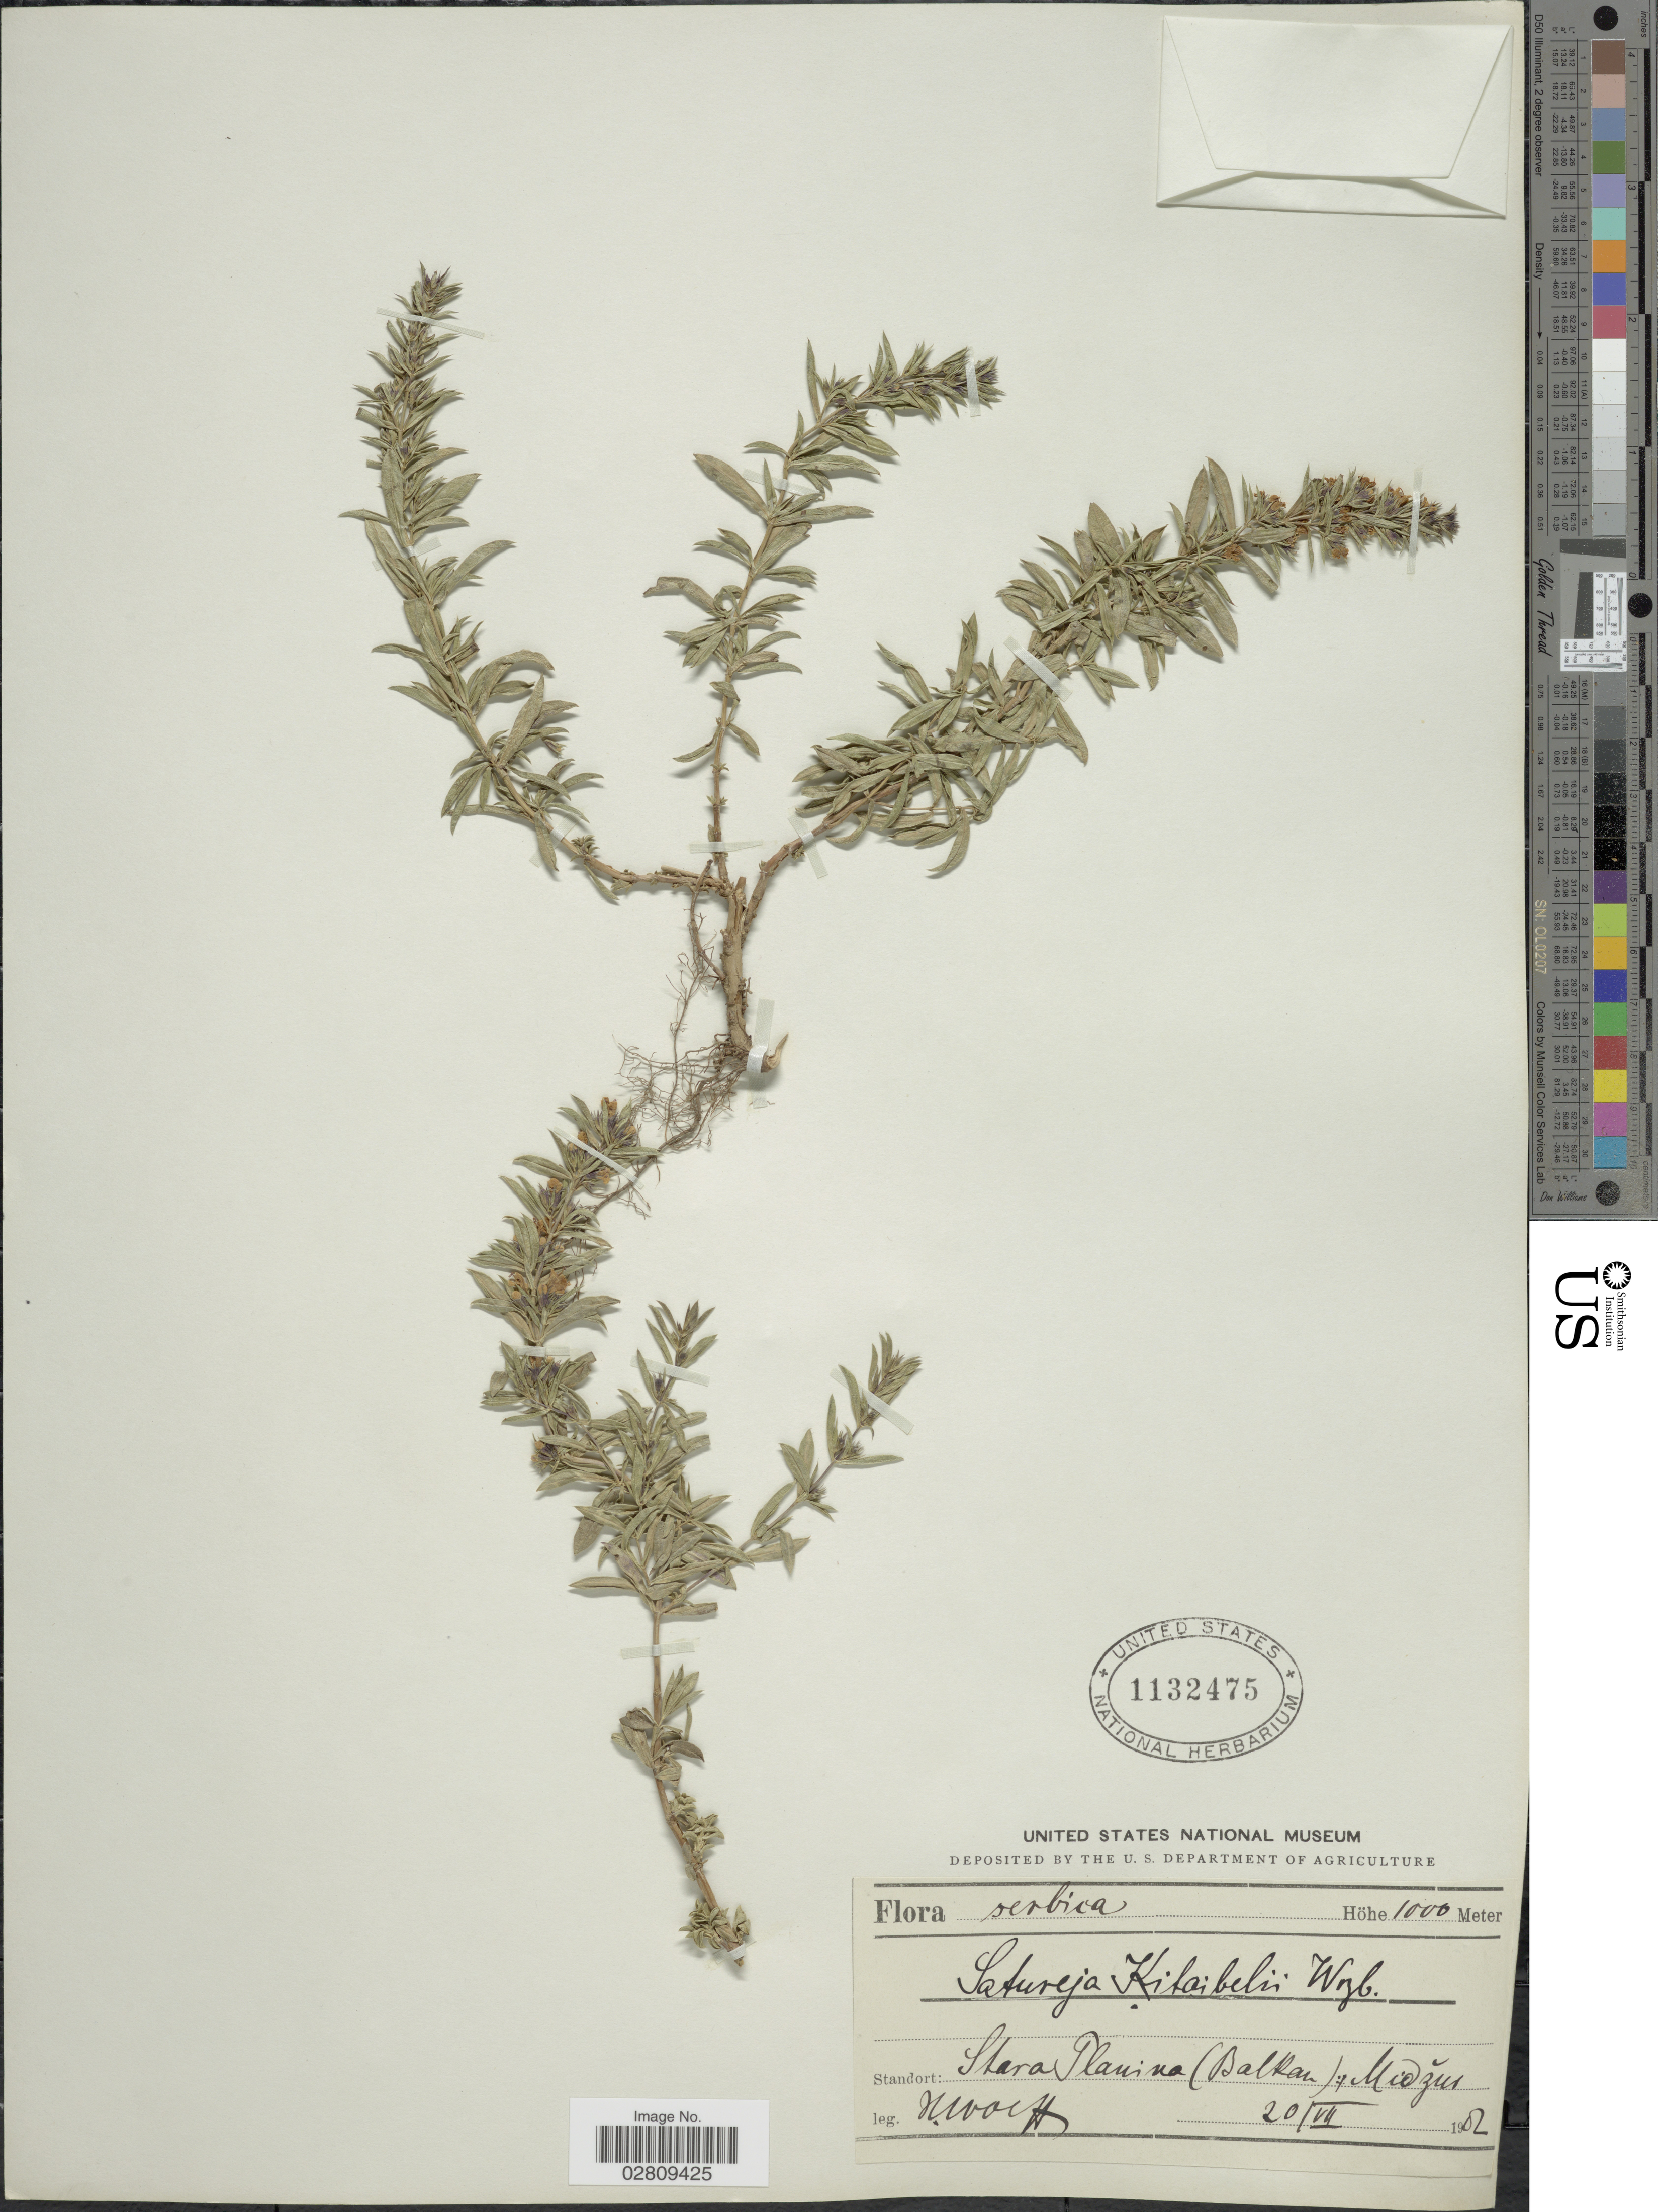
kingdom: Plantae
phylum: Tracheophyta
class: Magnoliopsida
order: Lamiales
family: Lamiaceae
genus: Satureja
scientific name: Satureja kitaibelii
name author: Wierzb. & Heuff.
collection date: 1902-07-20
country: Turkmenistan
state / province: Balkan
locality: Serbica. Stara Planina (Balkan); Midzur [interpreted].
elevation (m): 1000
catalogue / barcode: US 1132475